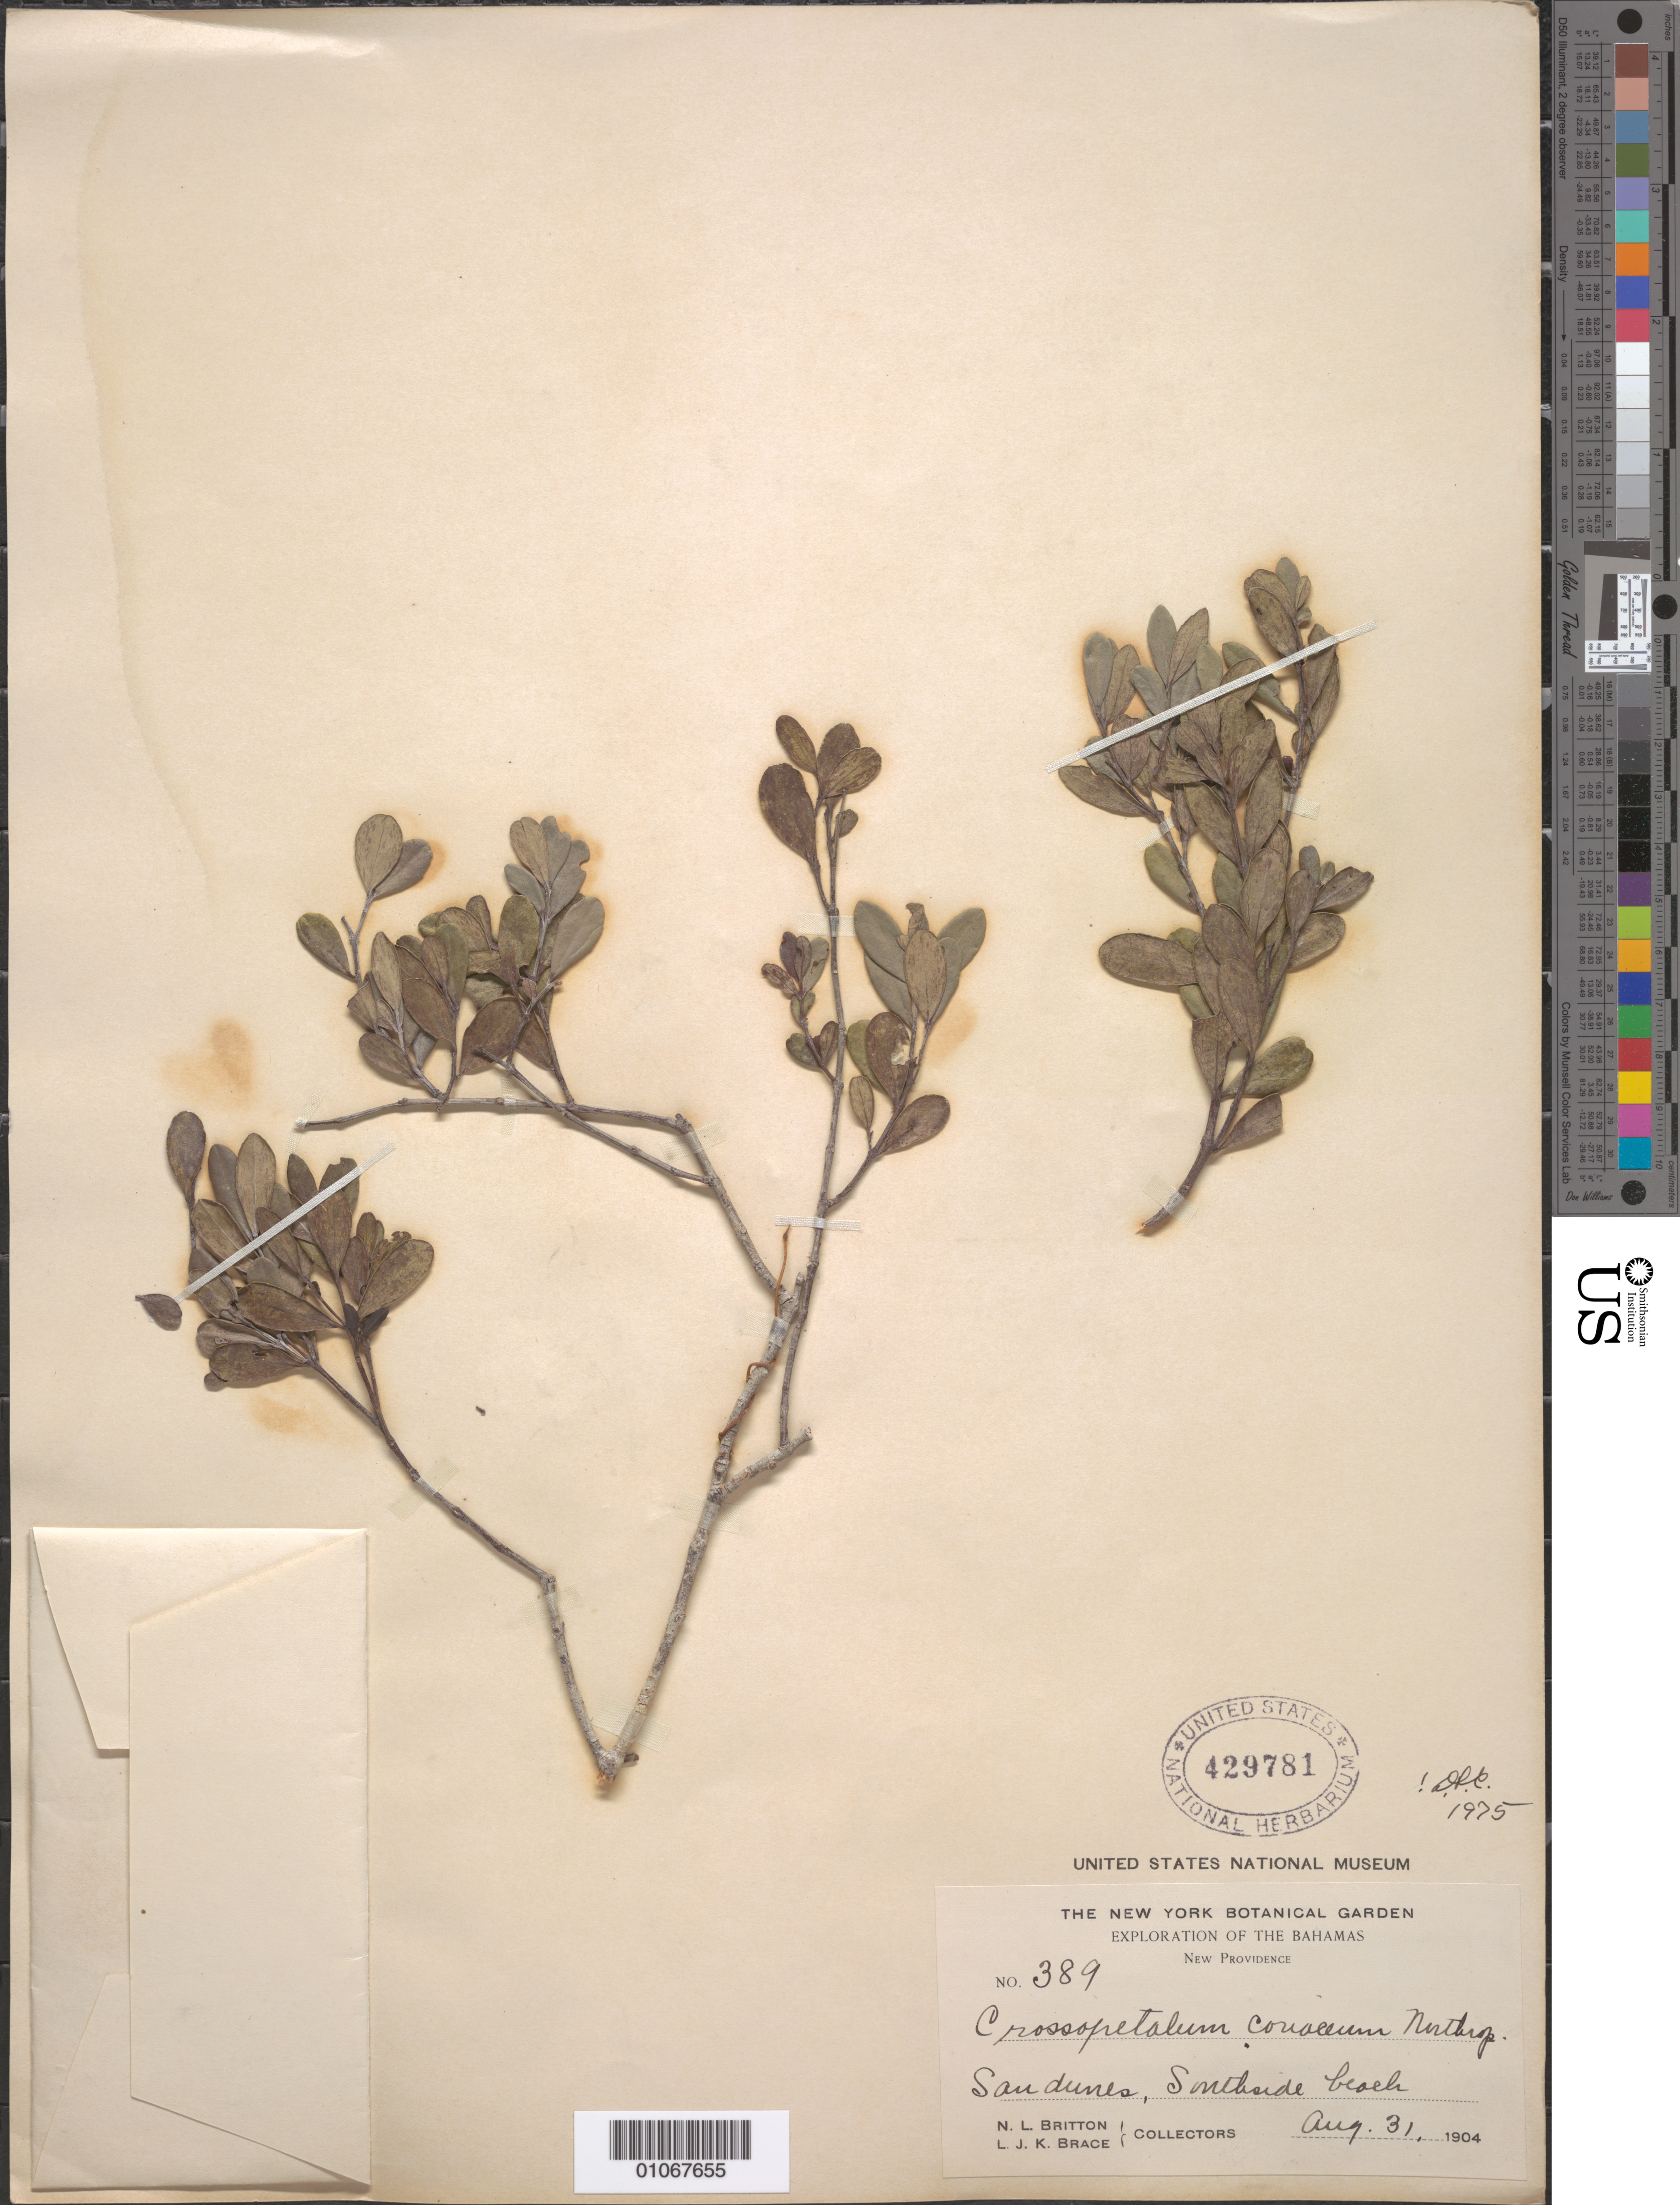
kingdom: Plantae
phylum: Tracheophyta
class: Magnoliopsida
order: Celastrales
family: Celastraceae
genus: Crossopetalum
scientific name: Crossopetalum coriaceum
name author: Northr.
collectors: N. Britton & L. J. K. Brace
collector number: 389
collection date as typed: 31 Aug 1904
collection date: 1904-08-31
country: Bahamas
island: New Providence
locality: San dunes, Smithside beach.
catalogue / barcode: US 429781